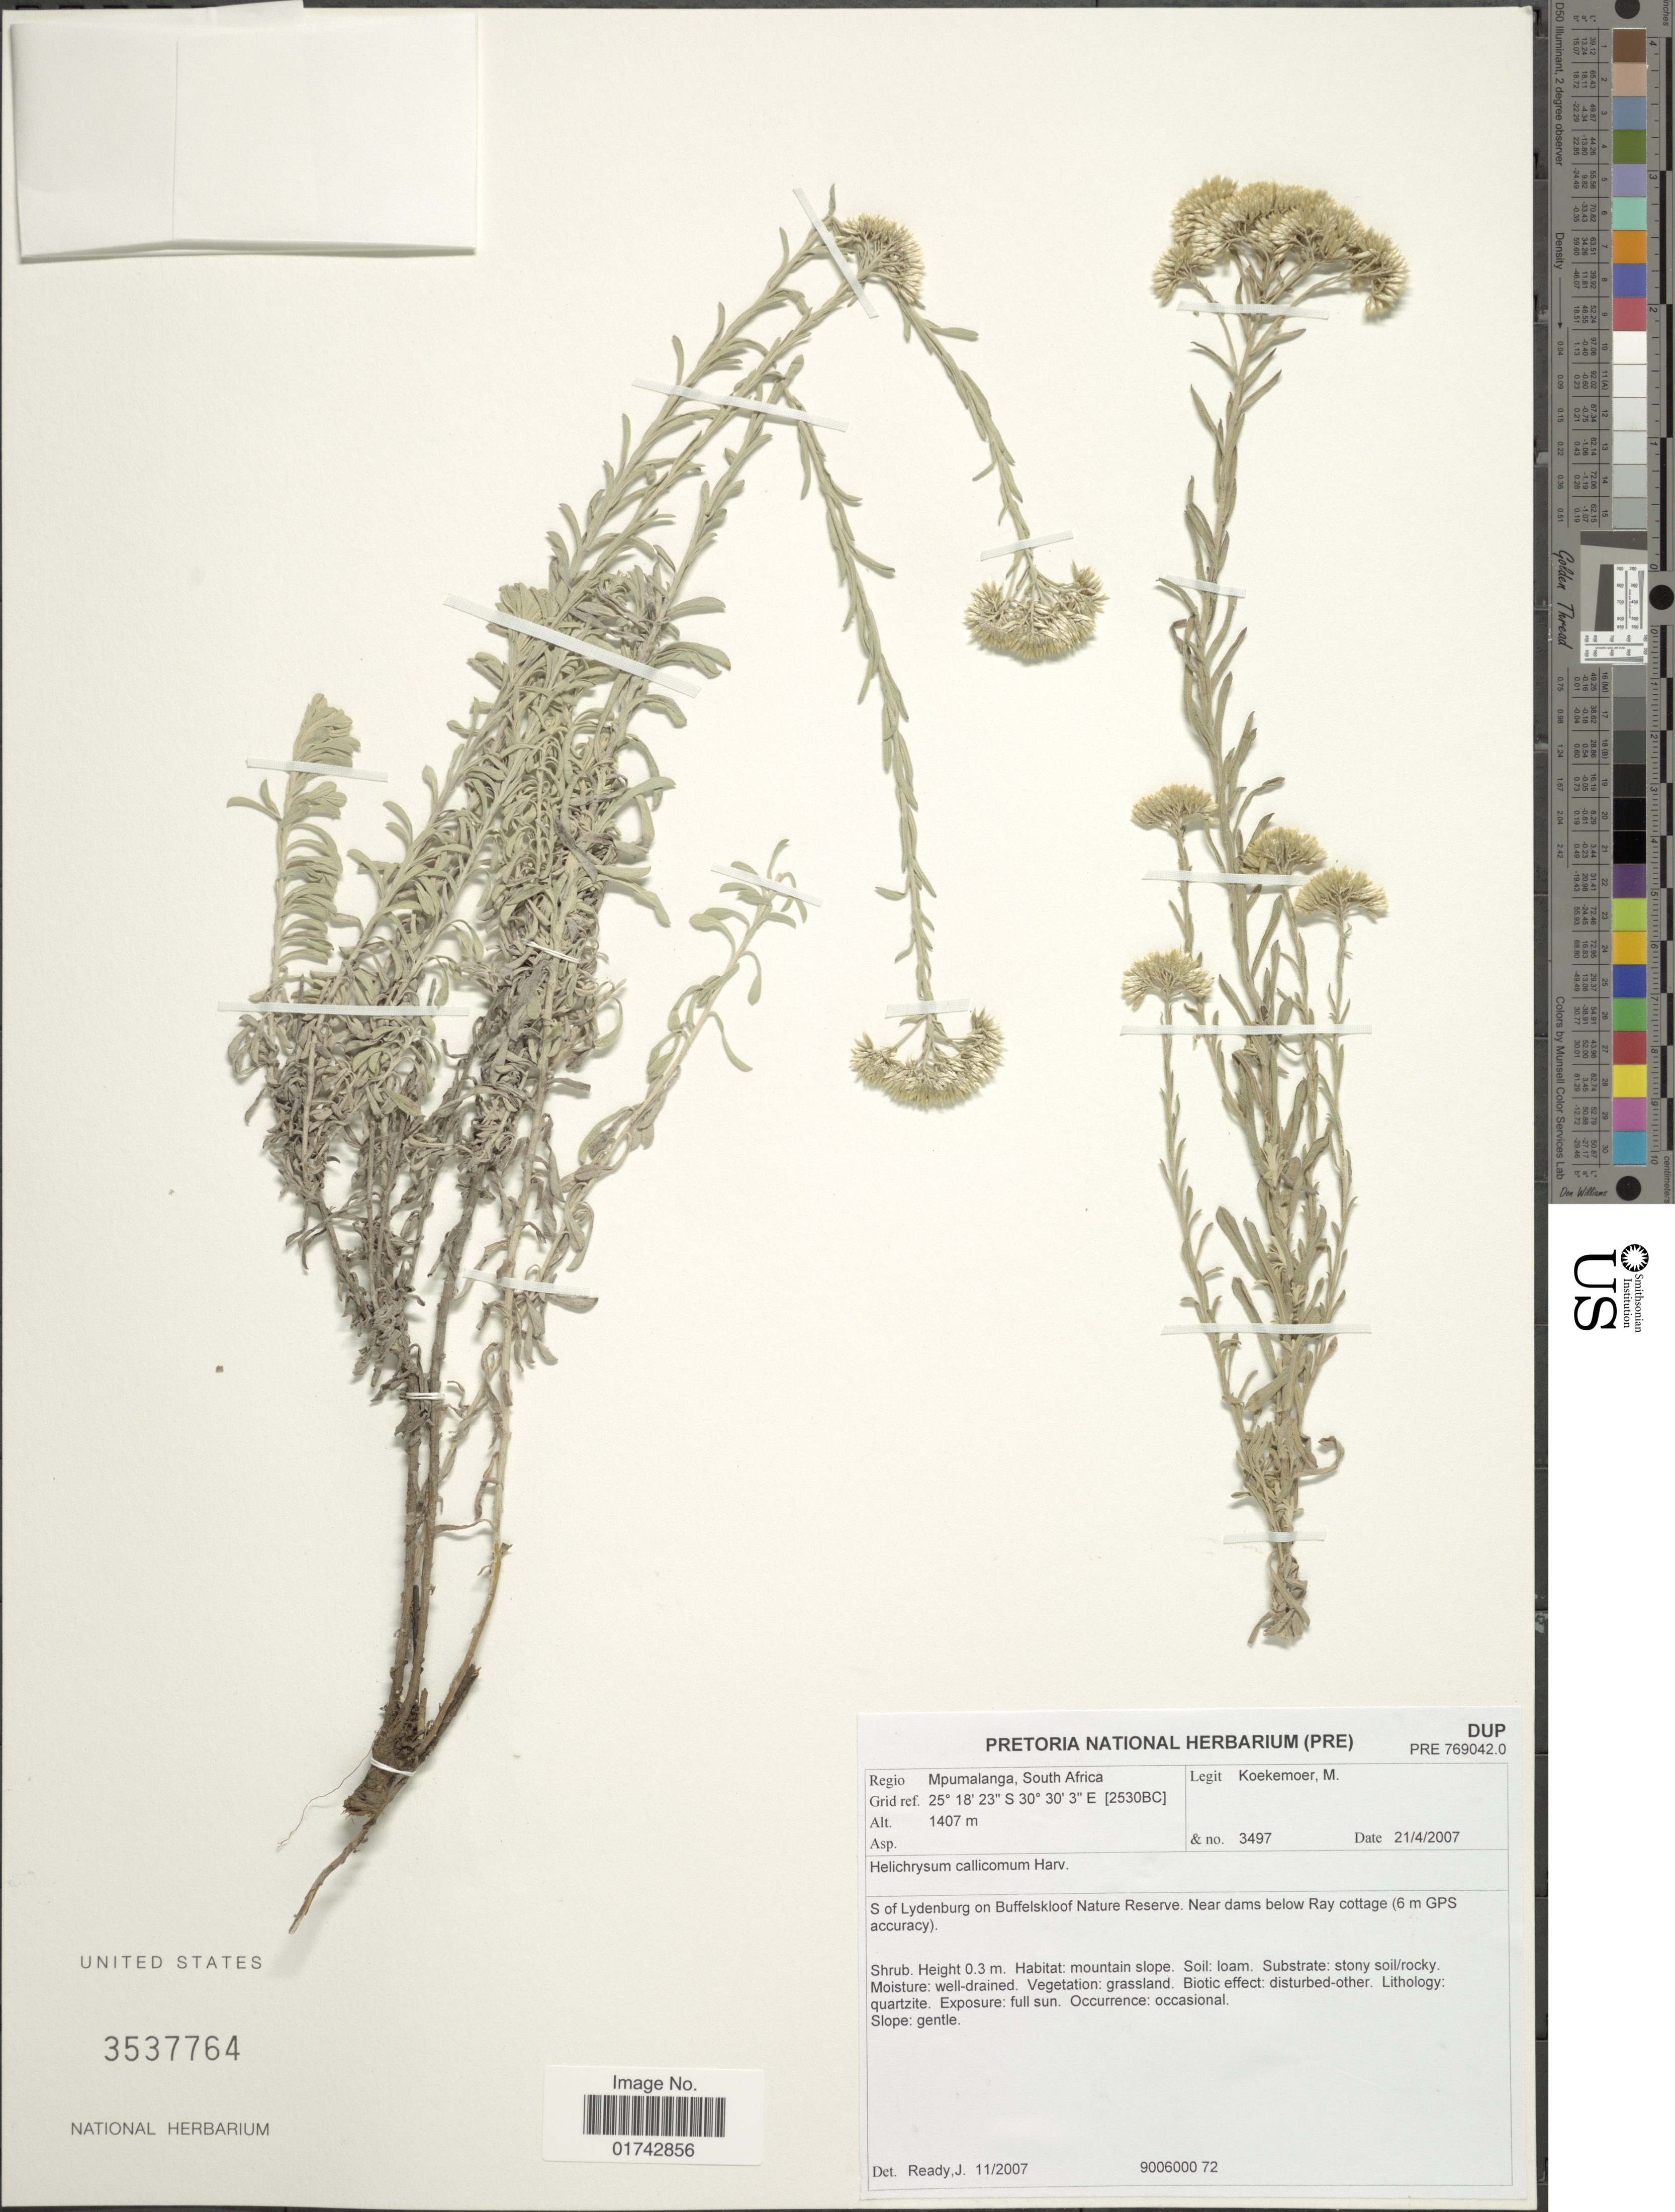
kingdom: Plantae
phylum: Tracheophyta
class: Magnoliopsida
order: Asterales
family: Asteraceae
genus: Helichrysum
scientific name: Helichrysum callicomum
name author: Harv.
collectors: M. Koekemoer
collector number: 3497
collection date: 2007-04-21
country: South Africa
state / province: Mpumalanga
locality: S of Lydenberg on Buffelskloof Nature Reserve. Near dams below Ray cottage (6 m GPS accuracy)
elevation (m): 1407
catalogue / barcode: US 3537764